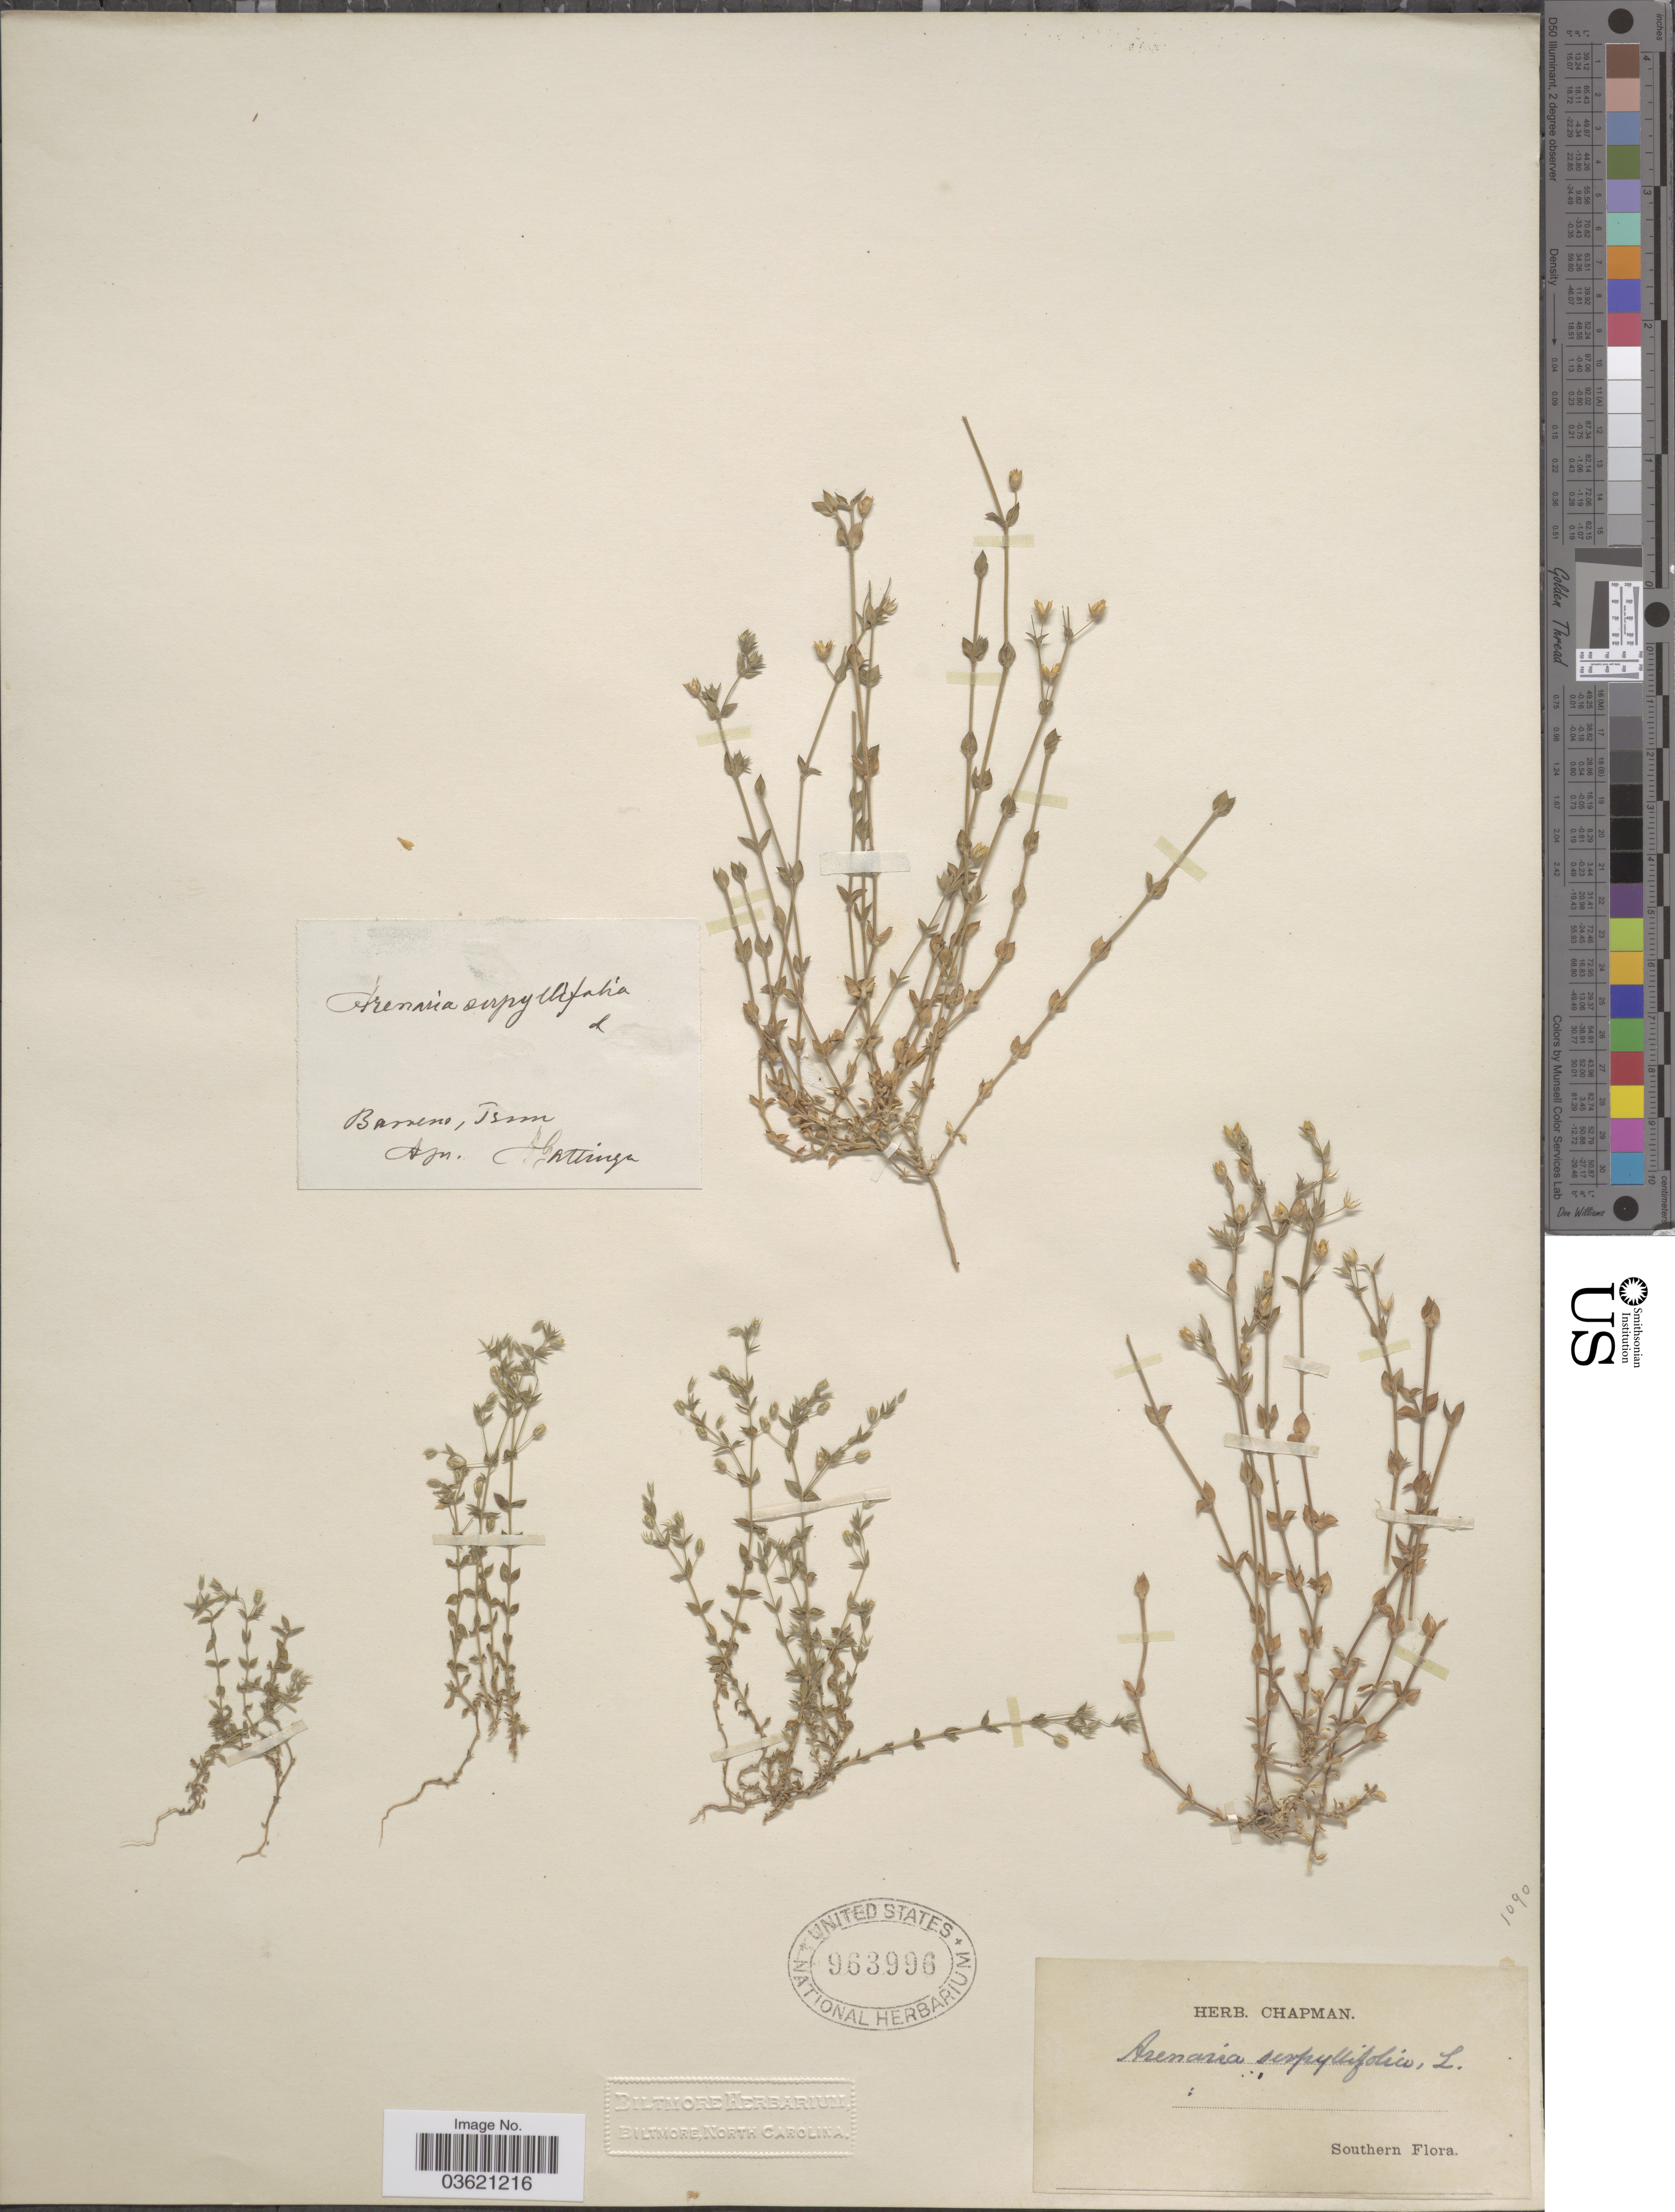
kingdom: Plantae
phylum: Tracheophyta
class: Magnoliopsida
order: Caryophyllales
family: Caryophyllaceae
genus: Arenaria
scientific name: Arenaria serpyllifolia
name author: L.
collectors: ex herb. Chapman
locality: Southern.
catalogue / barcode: US 963996